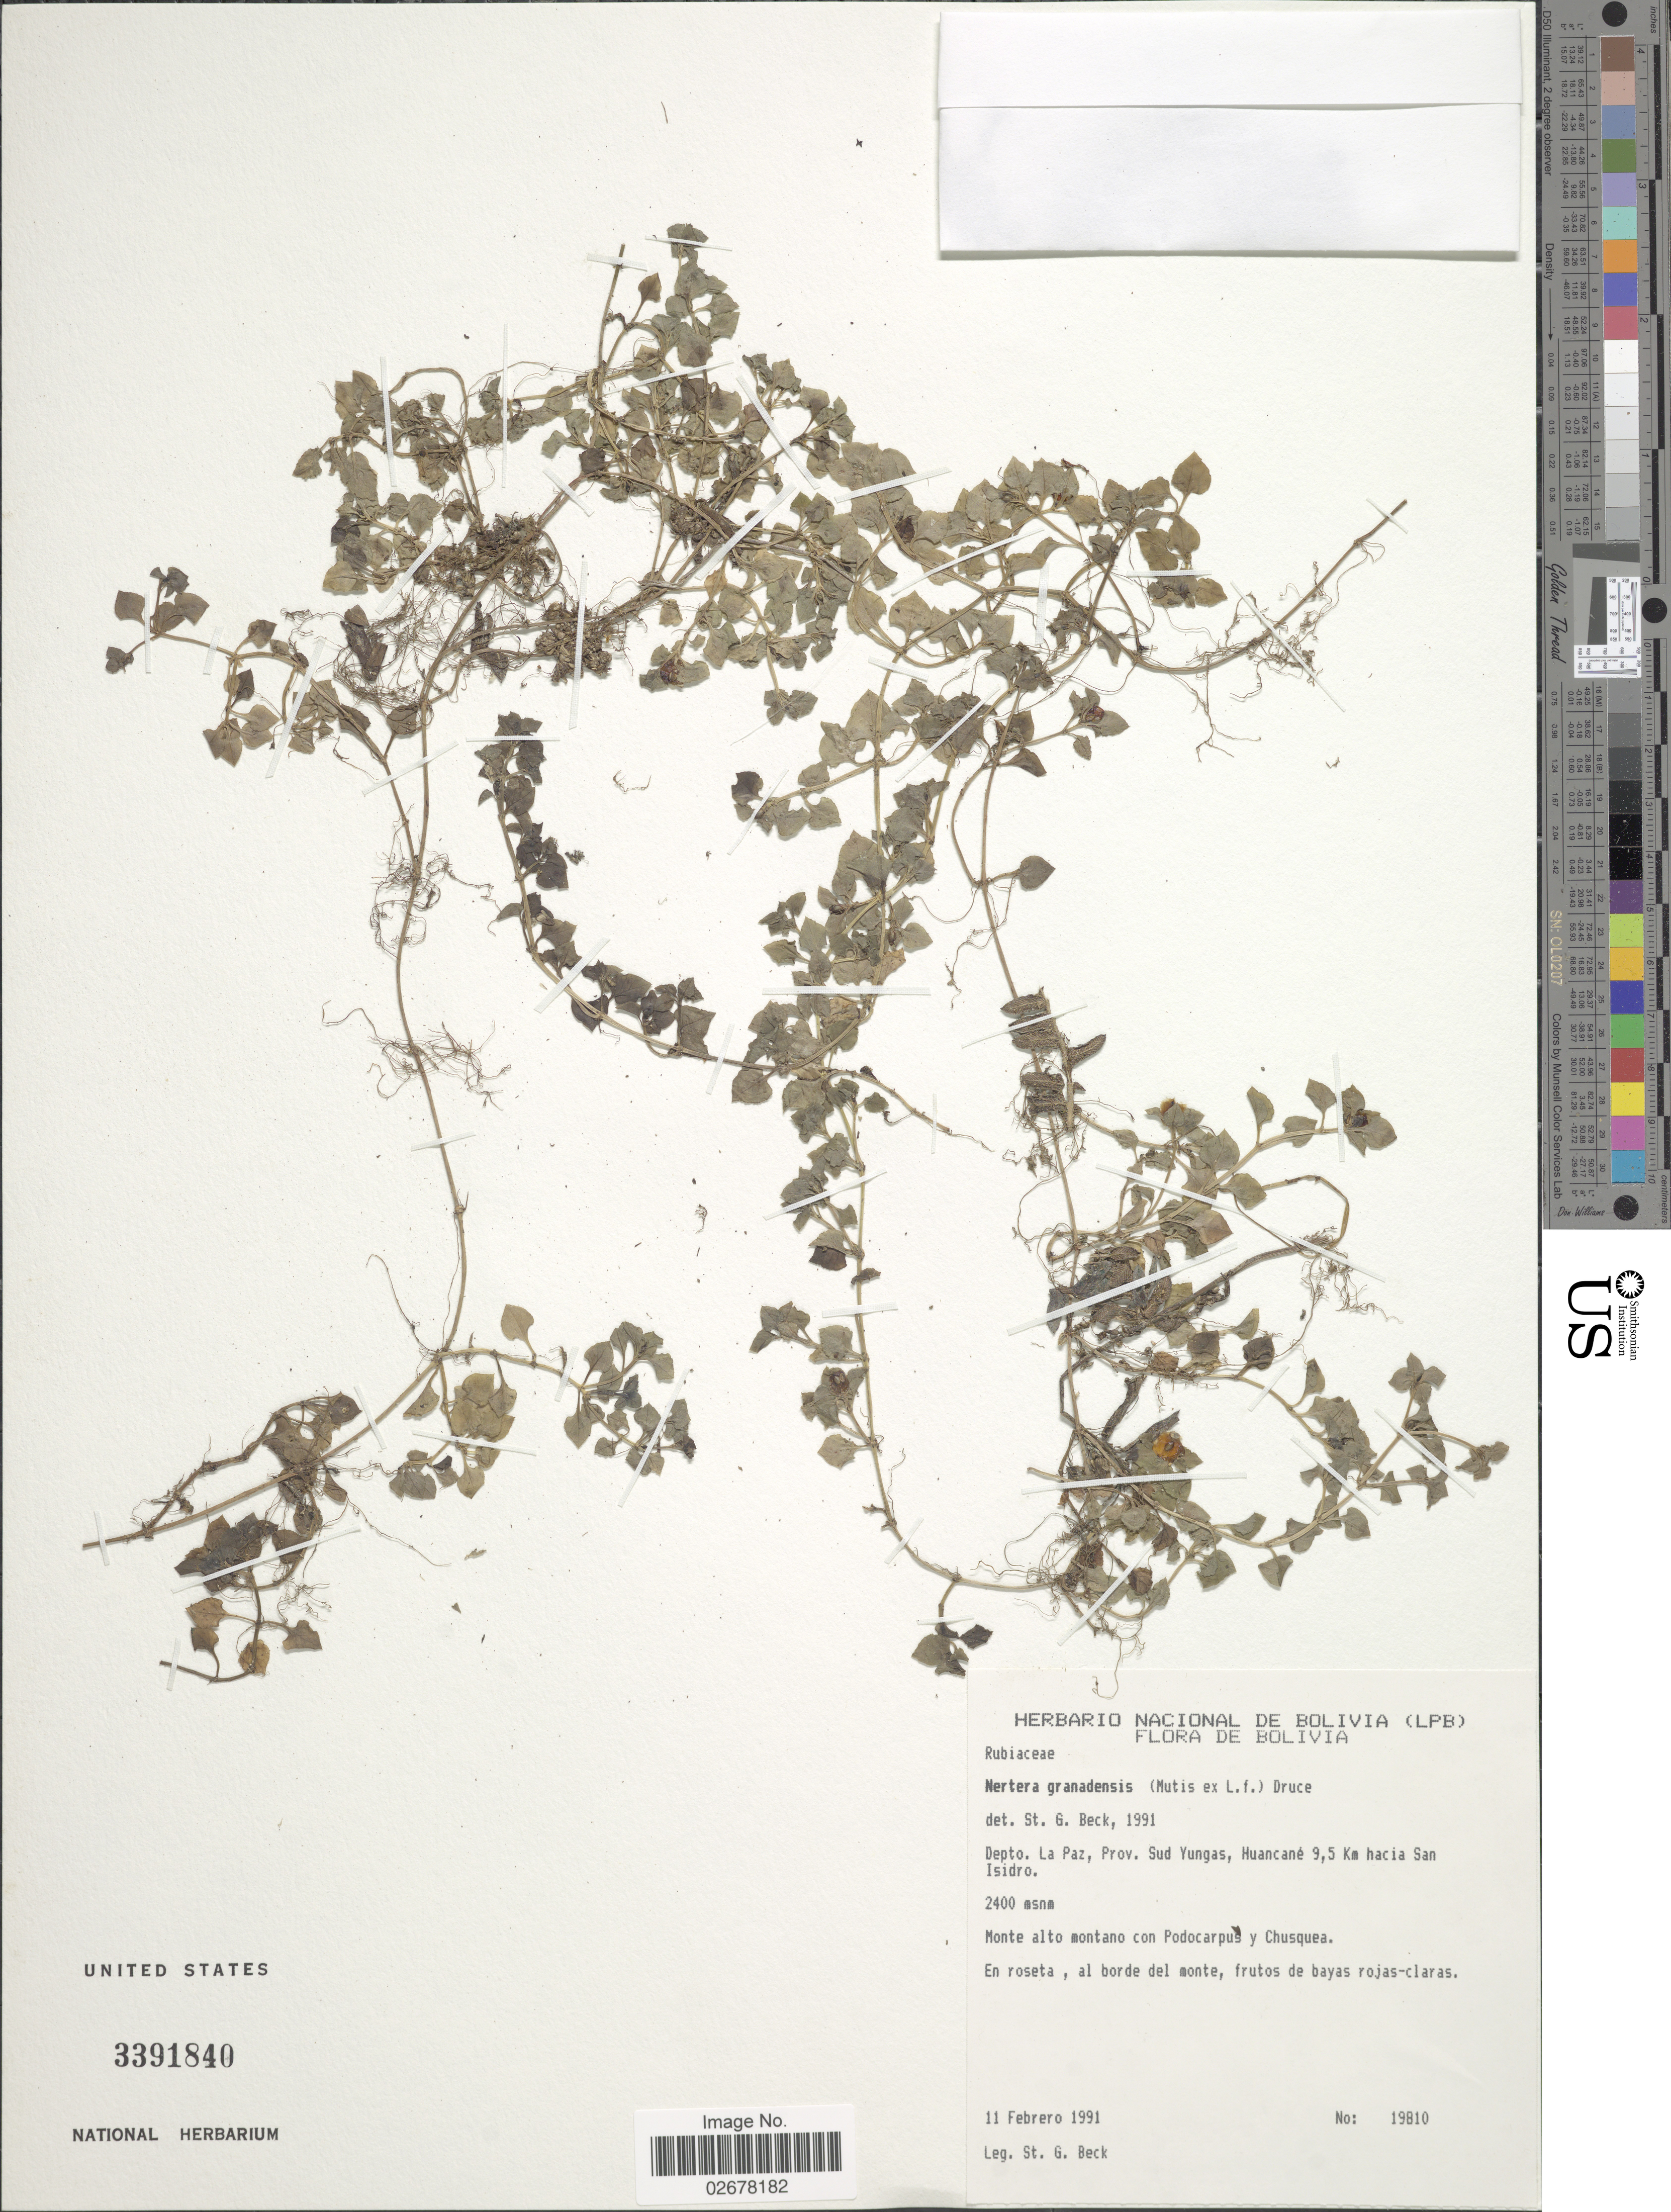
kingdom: Plantae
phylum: Tracheophyta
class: Magnoliopsida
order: Gentianales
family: Rubiaceae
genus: Nertera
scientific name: Nertera depressa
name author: Banks & Sol. ex Gaertn.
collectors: S. G. Beck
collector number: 19810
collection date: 1991-02-11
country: Bolivia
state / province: La Paz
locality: Depto. La Paz, Prov. Sud Yungas, Huancané 9,5 Km hacia San Isidro. Monte alto montano con Podocarpus y Chusquea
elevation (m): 2400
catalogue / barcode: US 3391840